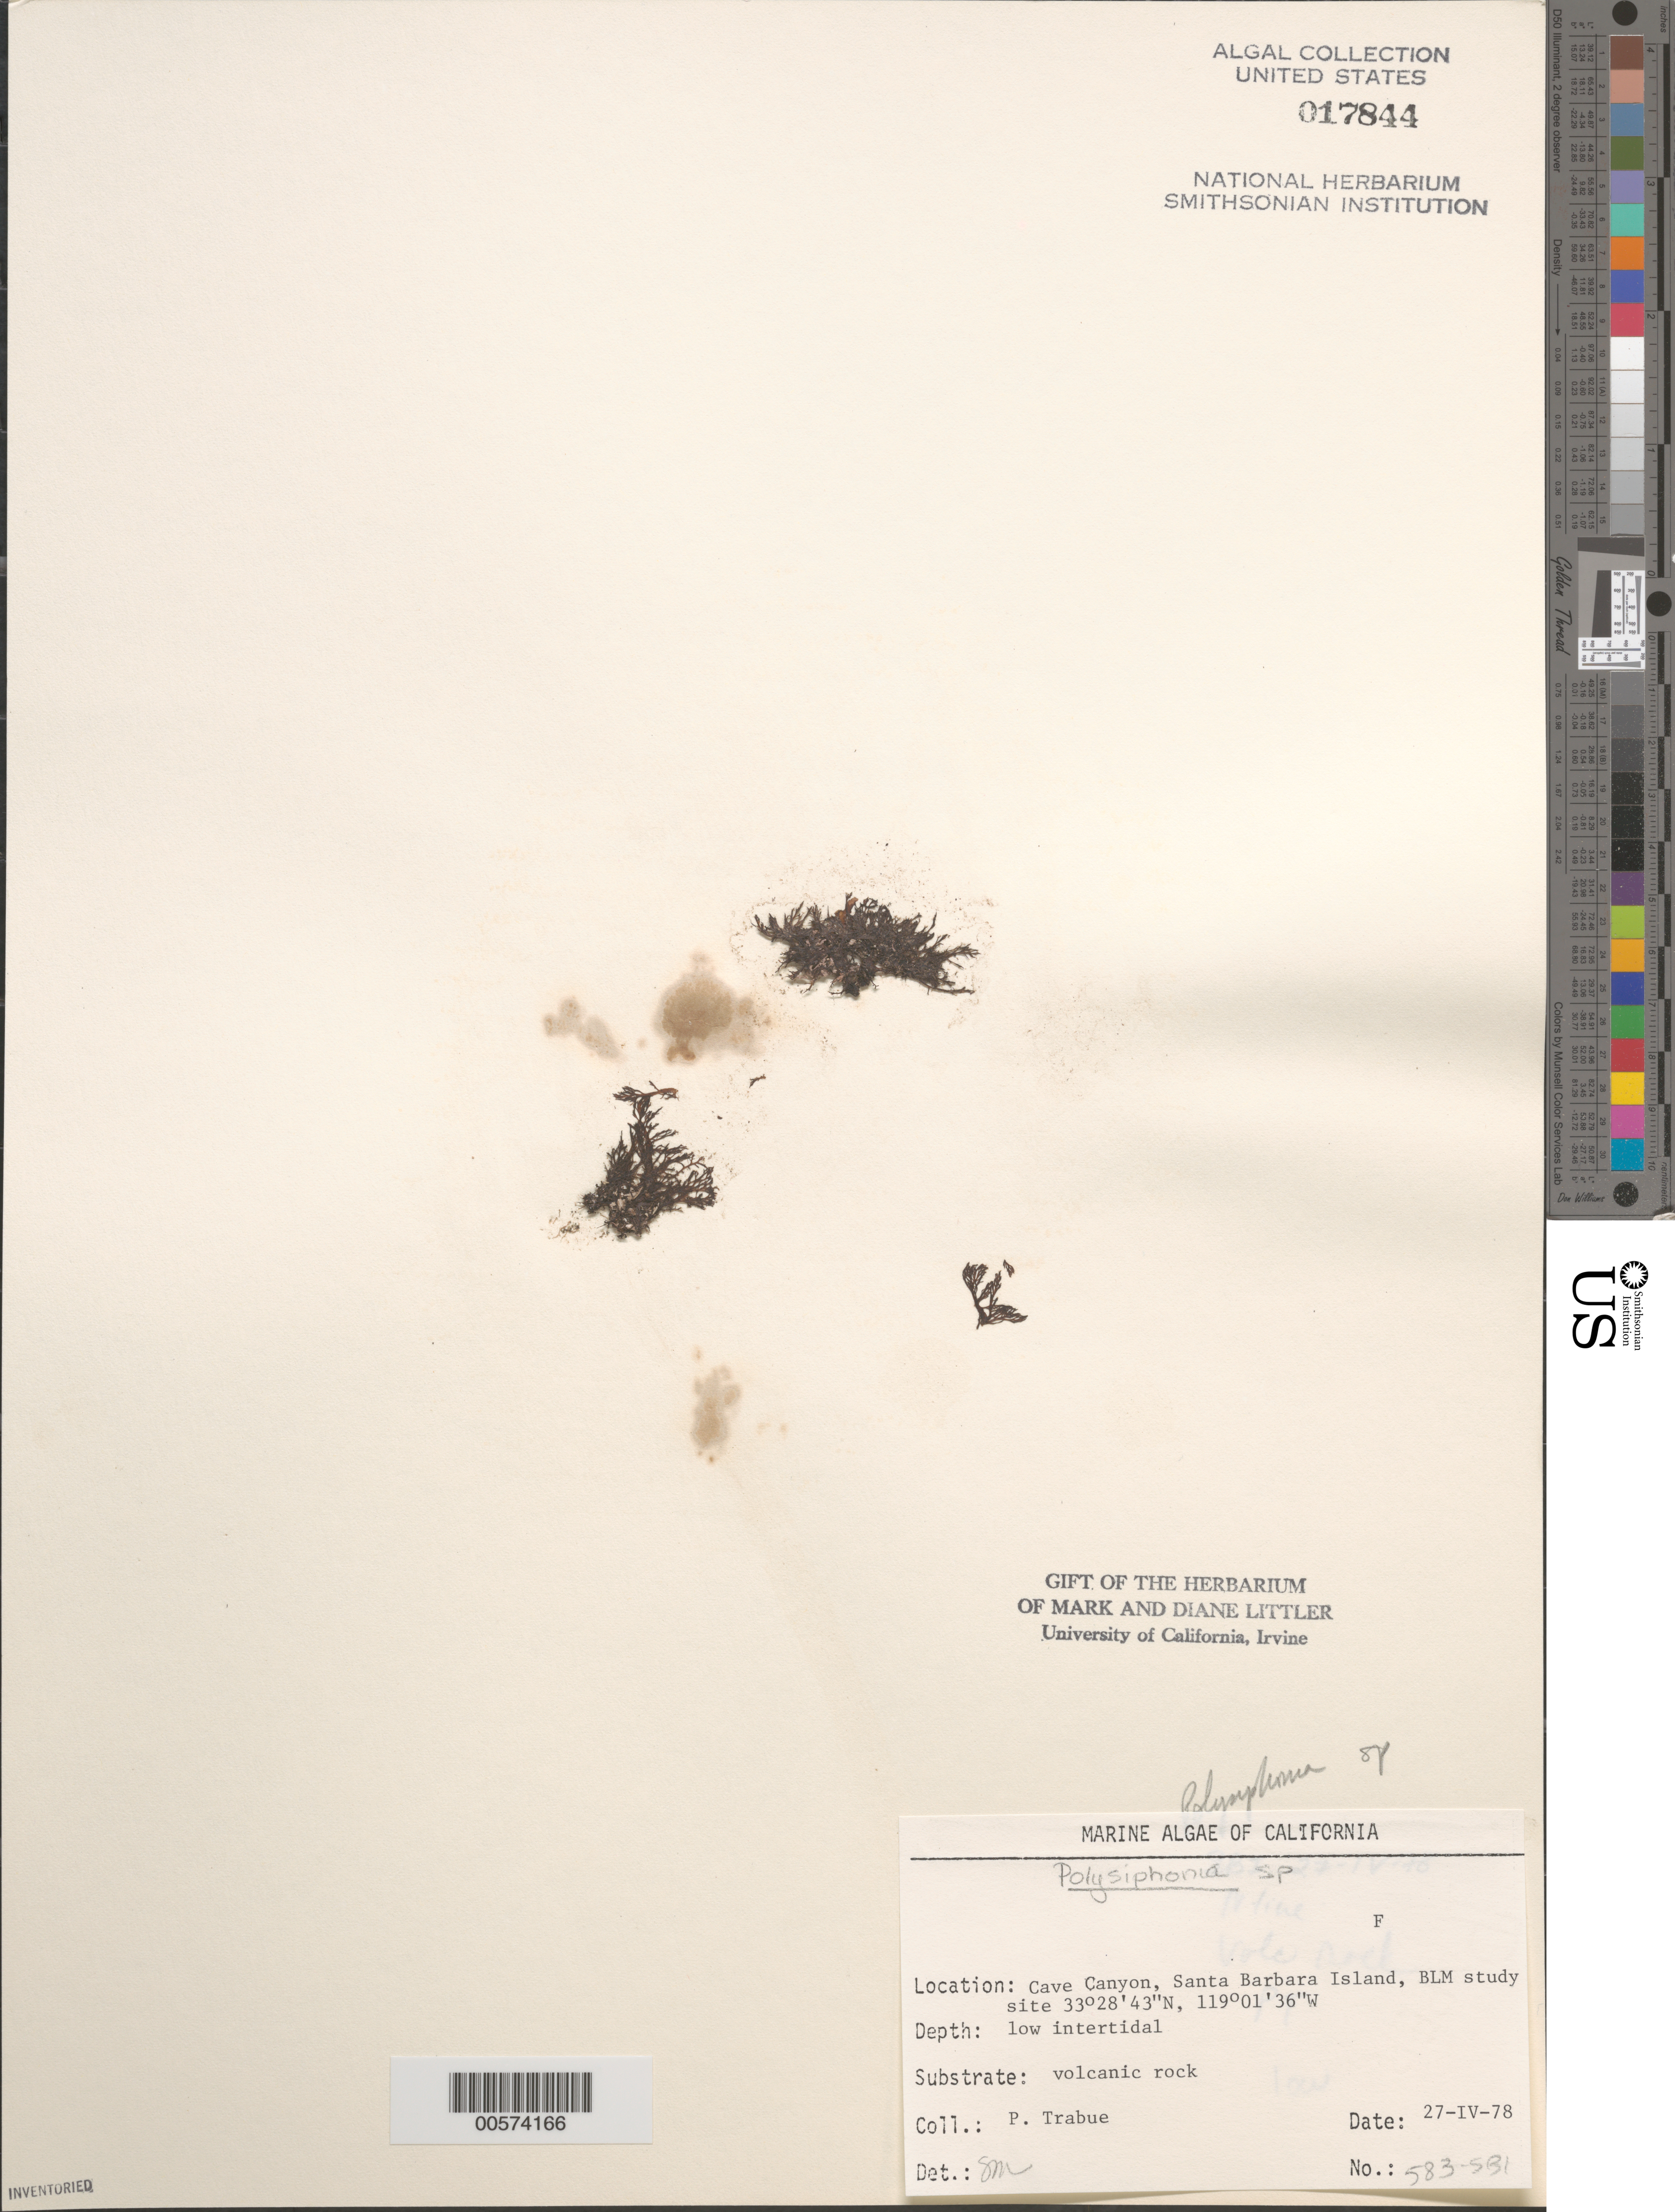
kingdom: Plantae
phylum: Rhodophyta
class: Florideophyceae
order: Ceramiales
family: Rhodomelaceae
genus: Polysiphonia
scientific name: Polysiphonia sp.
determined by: Murray, S. N.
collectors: P. J. Trabue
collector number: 583-sbi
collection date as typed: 27 Apr 1978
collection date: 1978-04-27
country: United States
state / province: California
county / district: Santa Barbara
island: Santa Barbara Island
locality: Cave Canyon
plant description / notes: BLM-SOCALBIGHT Rocky Intertidal Survey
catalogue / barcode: US 17844